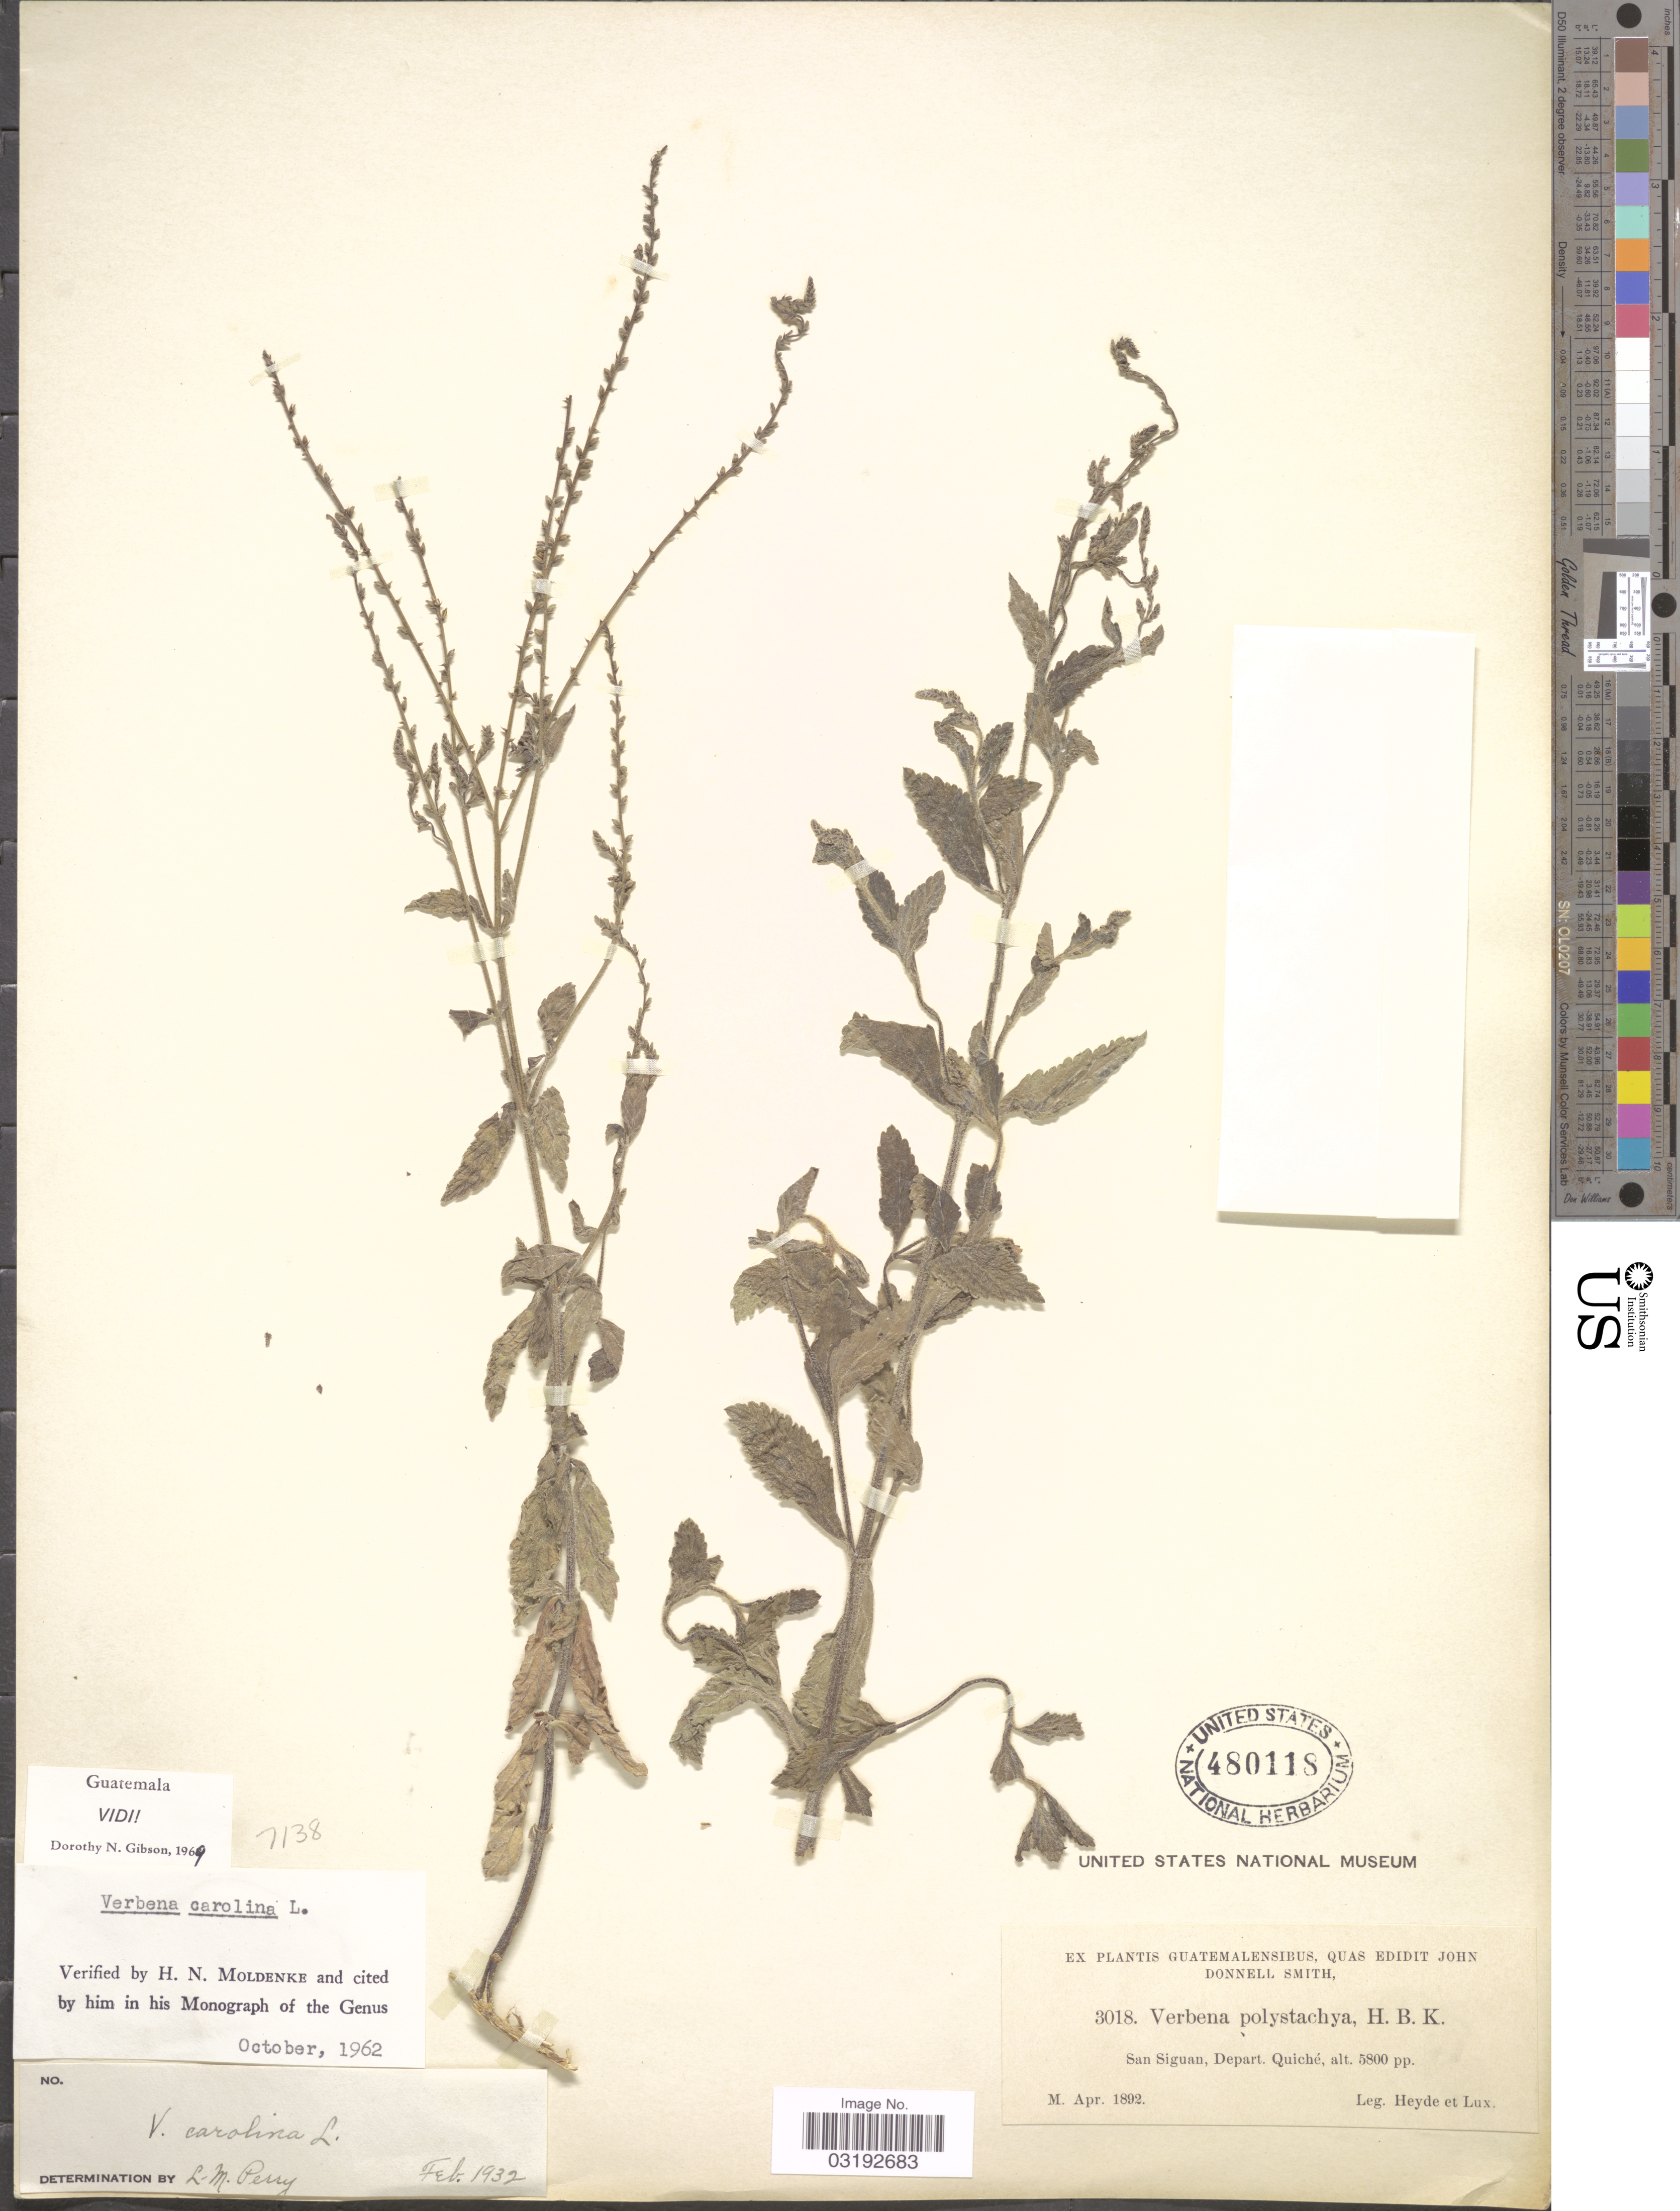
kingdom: Plantae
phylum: Tracheophyta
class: Magnoliopsida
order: Lamiales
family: Verbenaceae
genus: Verbena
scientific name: Verbena carolina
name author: L.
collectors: Heyde & Lux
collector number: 3018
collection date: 1892-04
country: Guatemala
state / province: El Quiché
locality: San Siguan, Depart. Quiché.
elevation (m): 1768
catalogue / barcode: US 480118